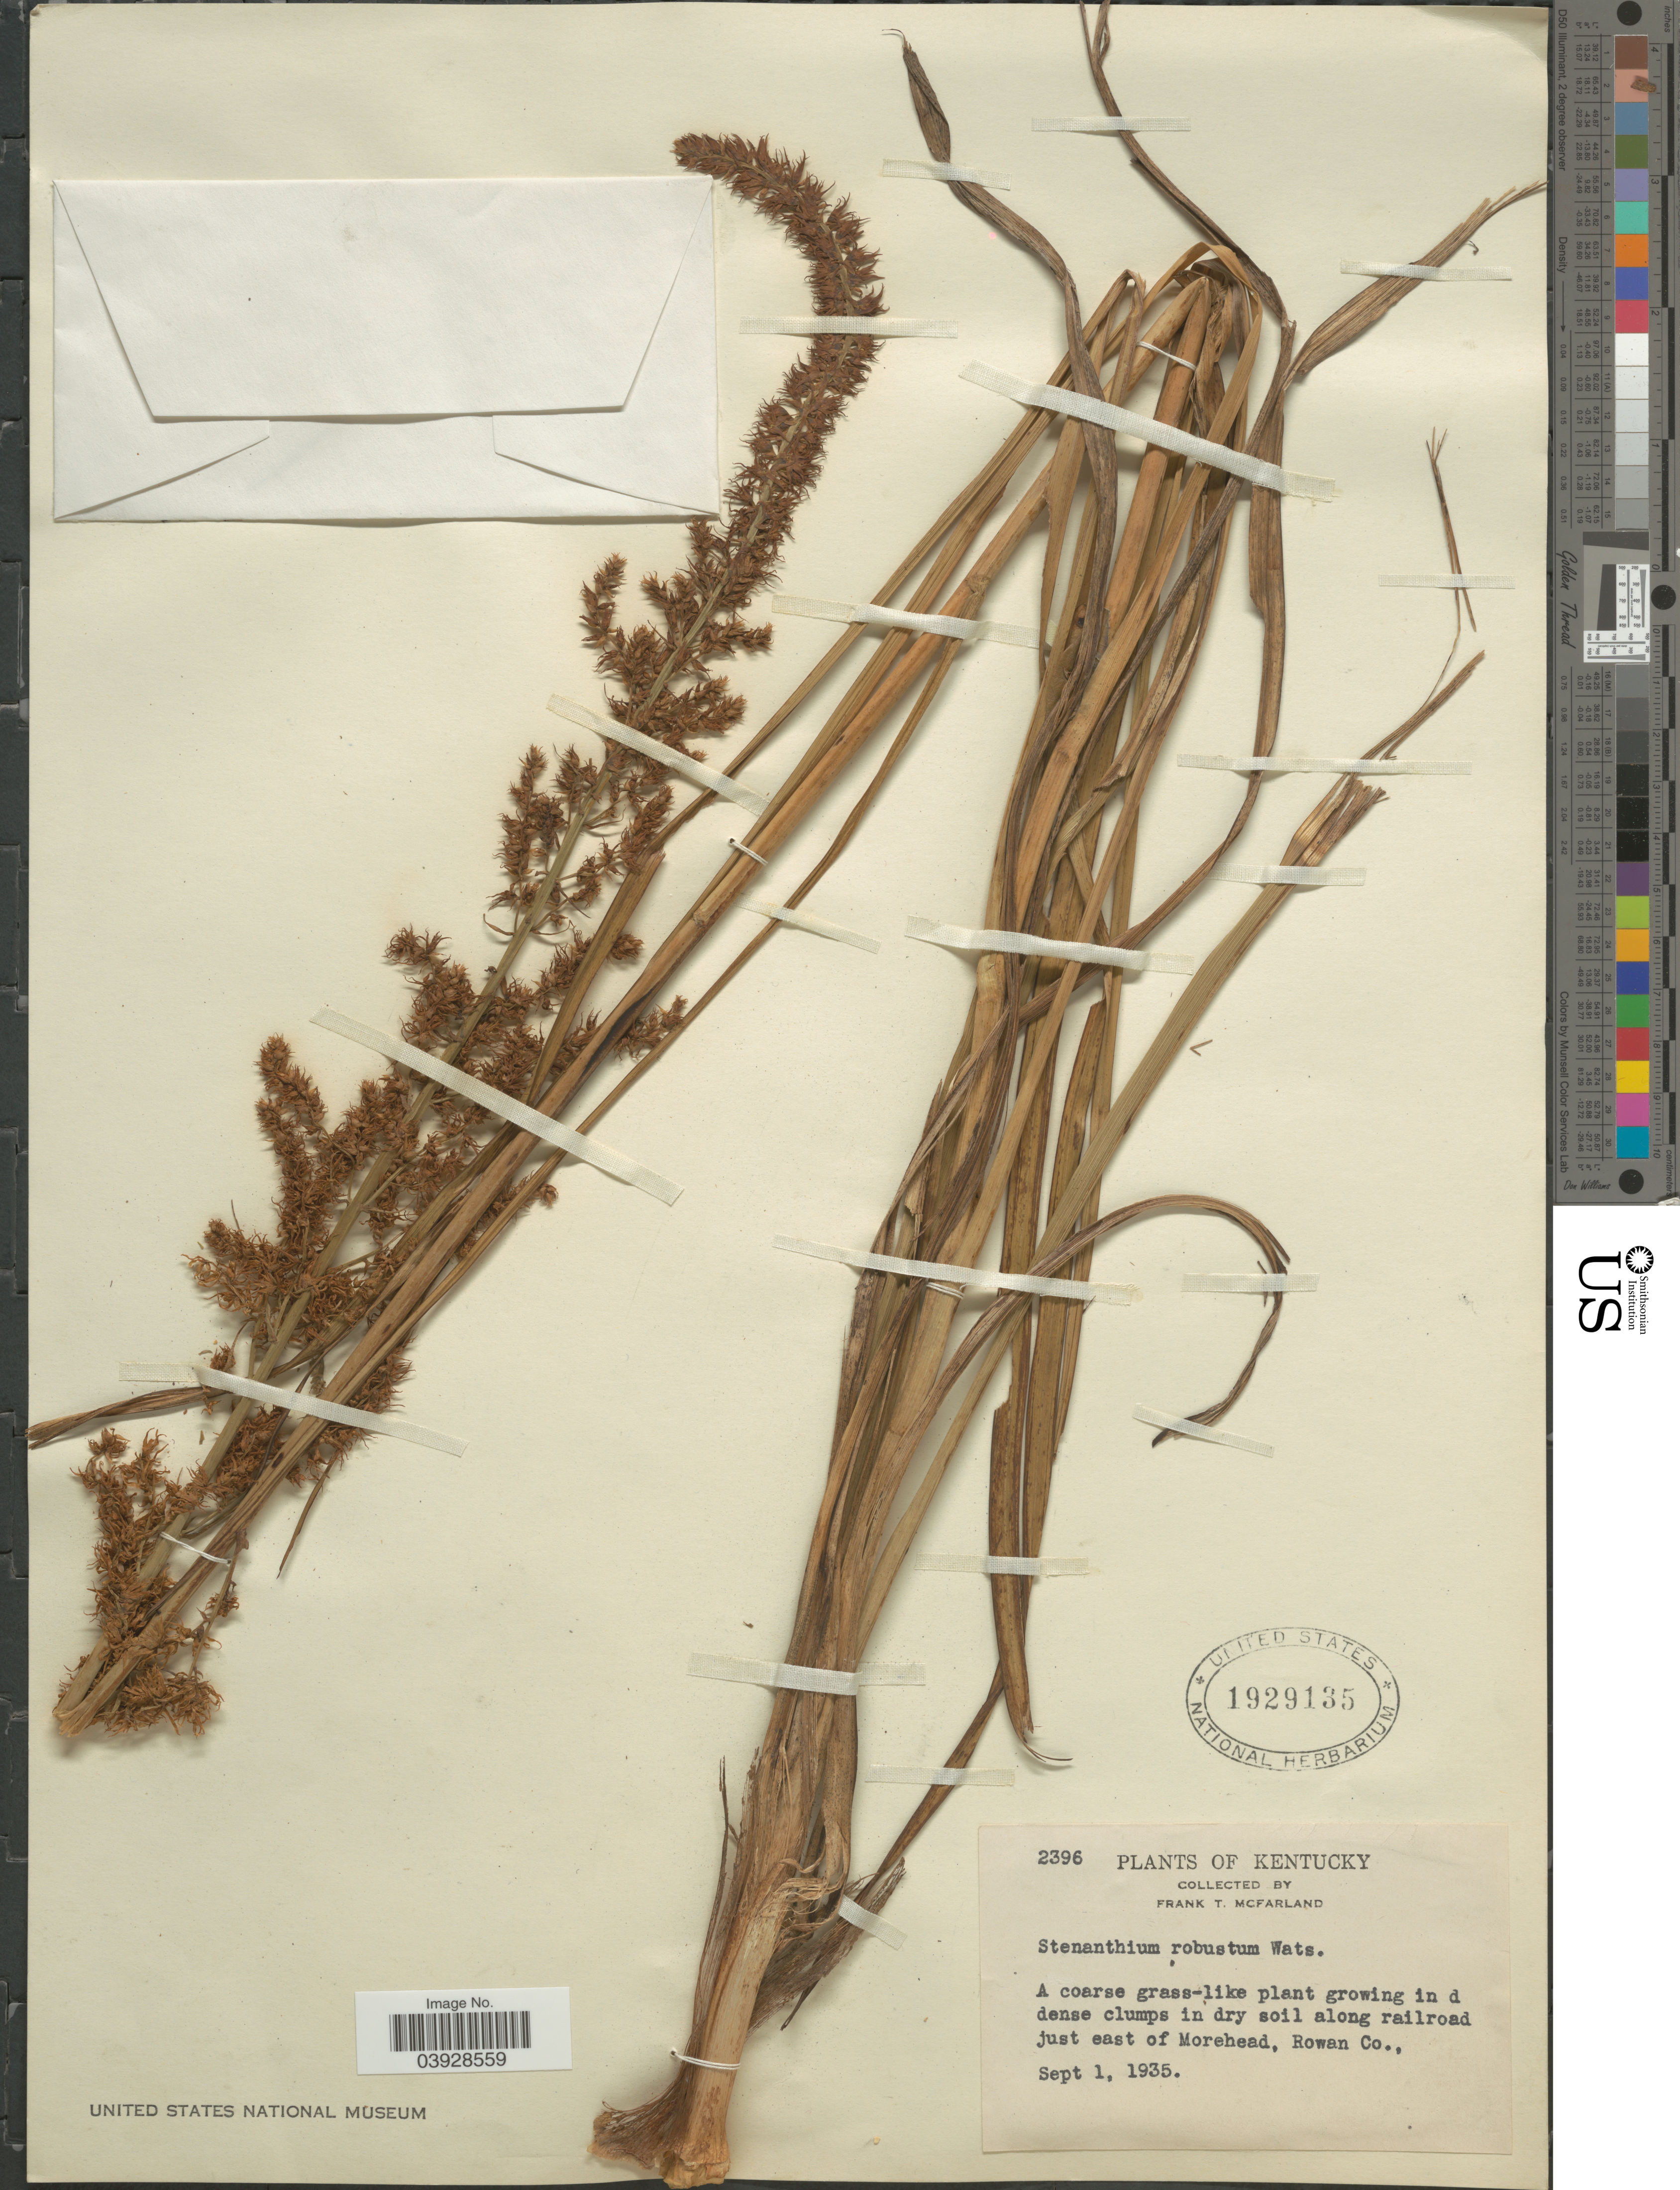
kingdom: Plantae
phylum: Tracheophyta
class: Liliopsida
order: Liliales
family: Melanthiaceae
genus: Stenanthium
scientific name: Stenanthium gramineum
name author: (Ker Gawl.) Morong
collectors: F. McFarland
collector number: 2396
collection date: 1935-09-01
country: United States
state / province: Kentucky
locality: In d dense clumps in dry soil along railroad just east of Morehead, Rowan Co.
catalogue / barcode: US 1929135